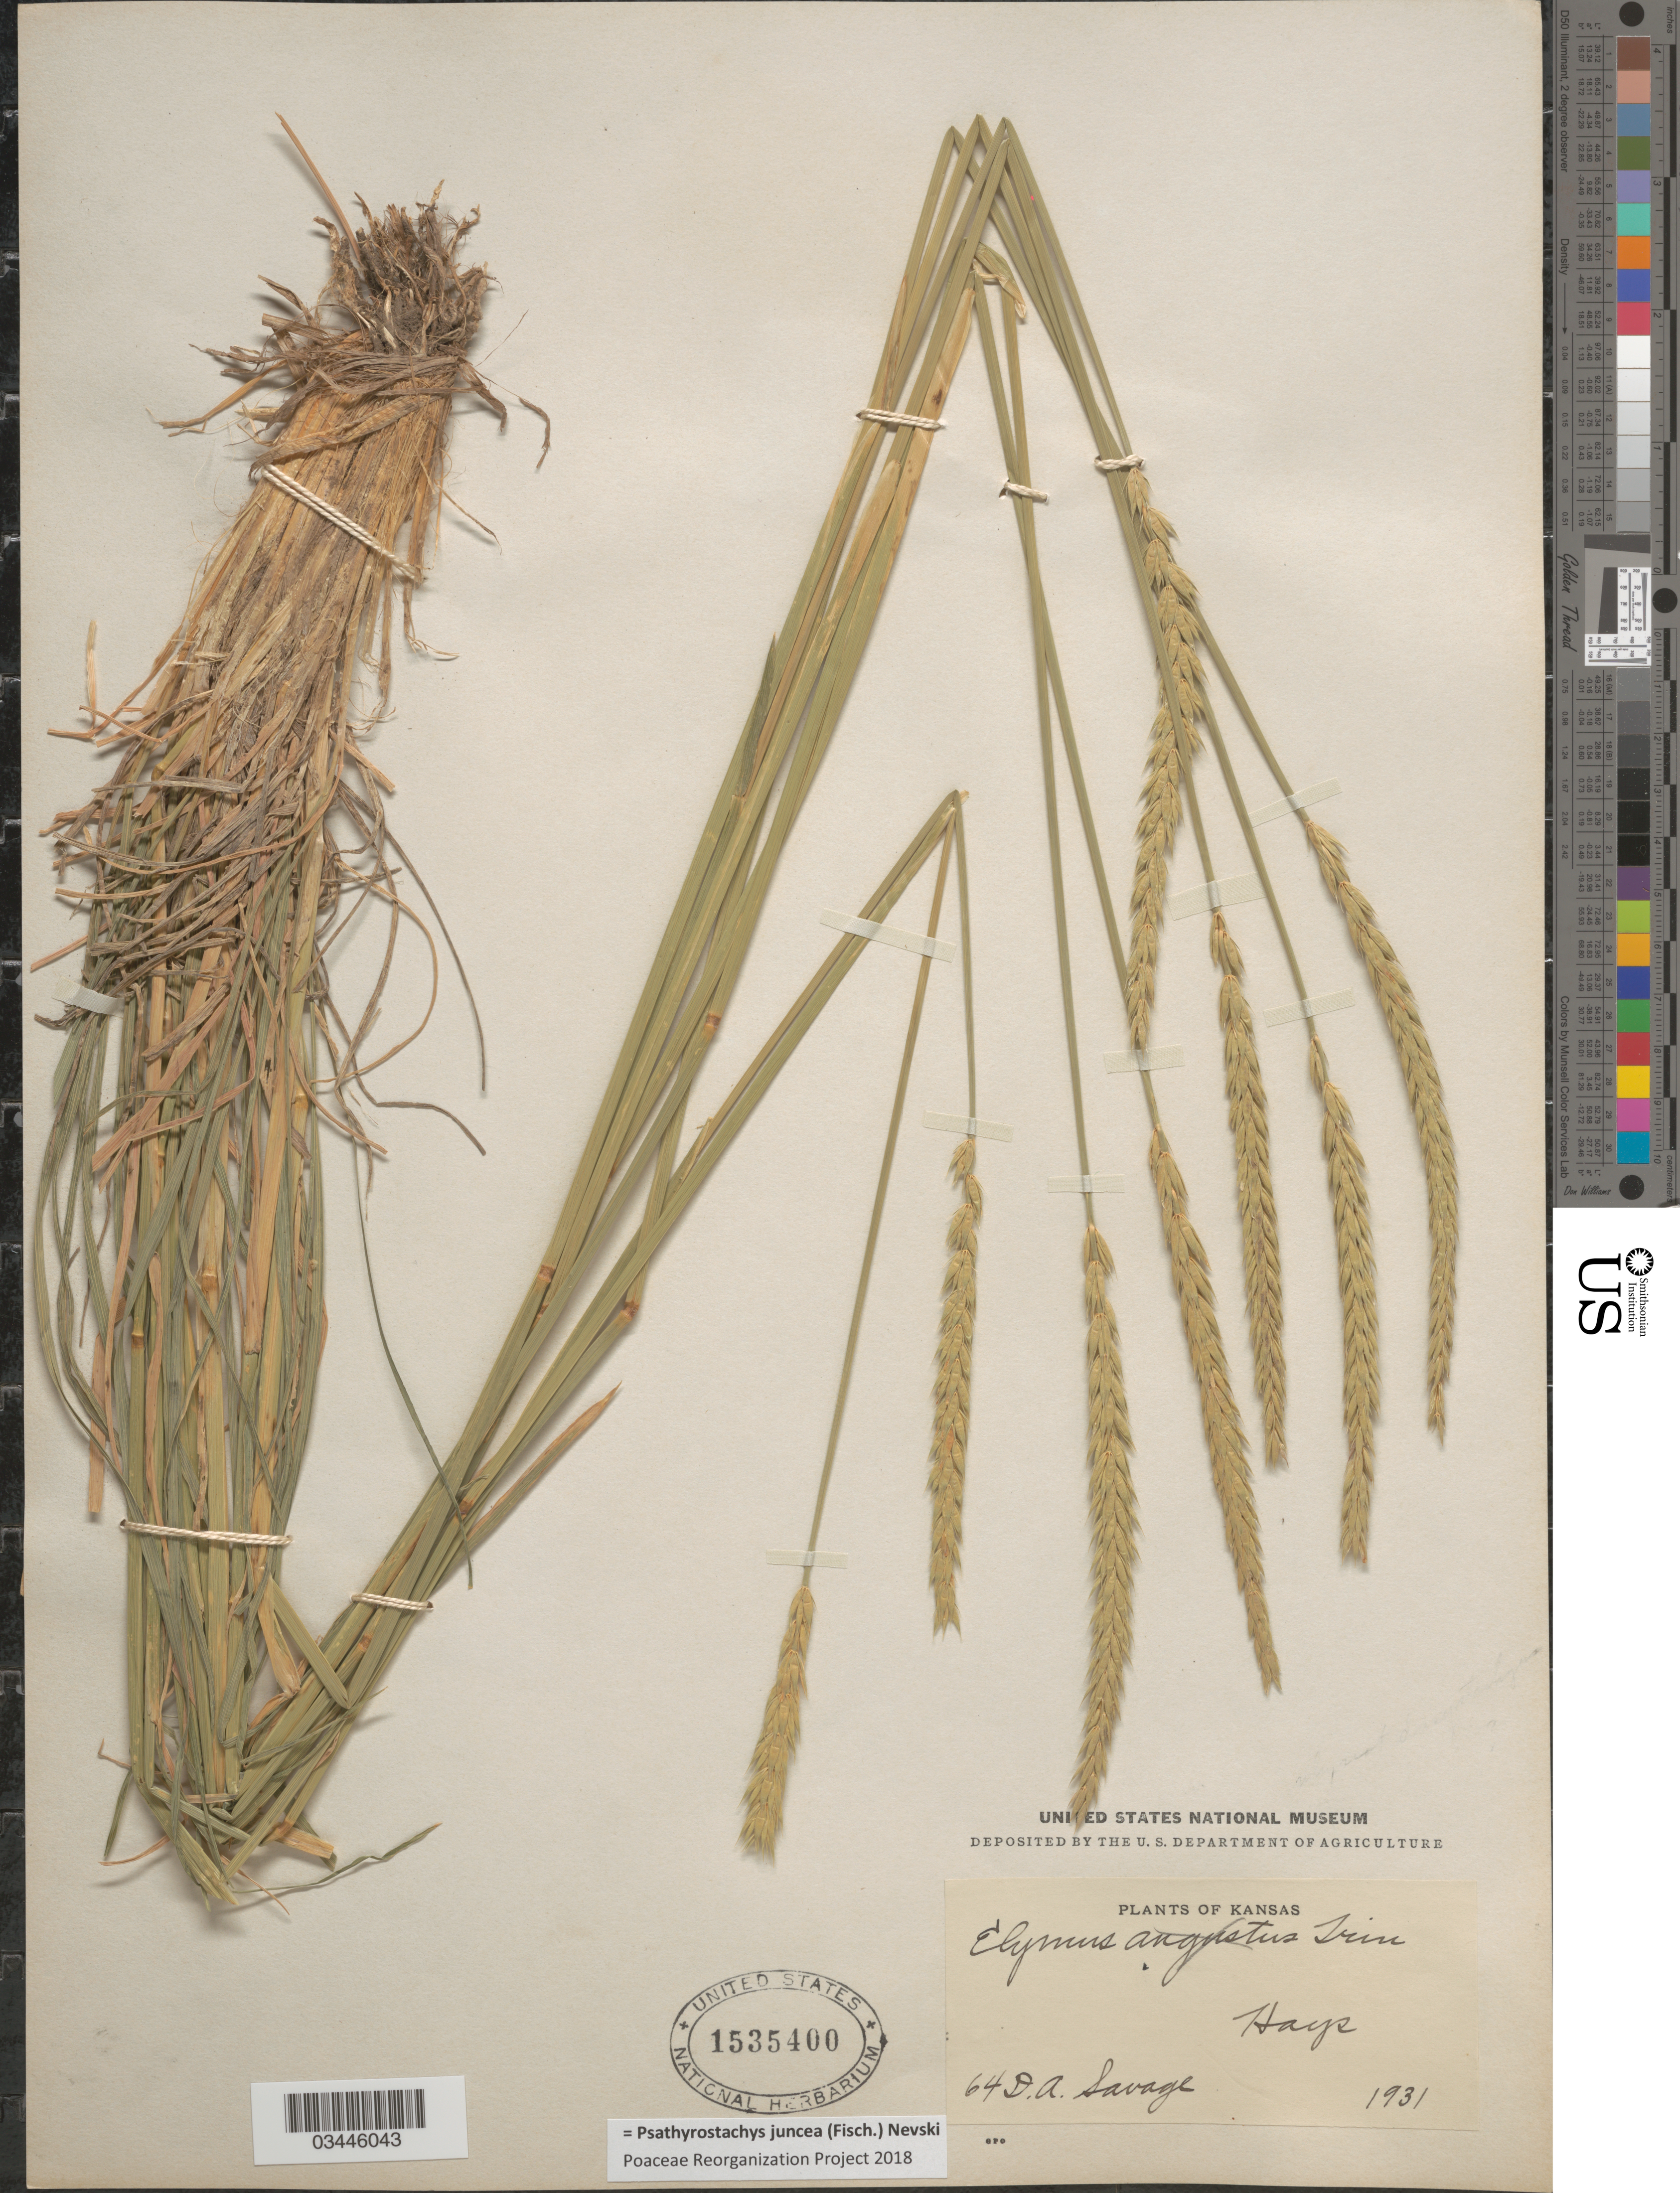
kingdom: Plantae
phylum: Tracheophyta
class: Liliopsida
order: Poales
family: Poaceae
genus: Psathyrostachys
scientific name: Psathyrostachys juncea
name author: (Fisch.) Nevki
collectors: D. Savage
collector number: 64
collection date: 1931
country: United States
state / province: Kansas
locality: Hays.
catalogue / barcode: US 1535400